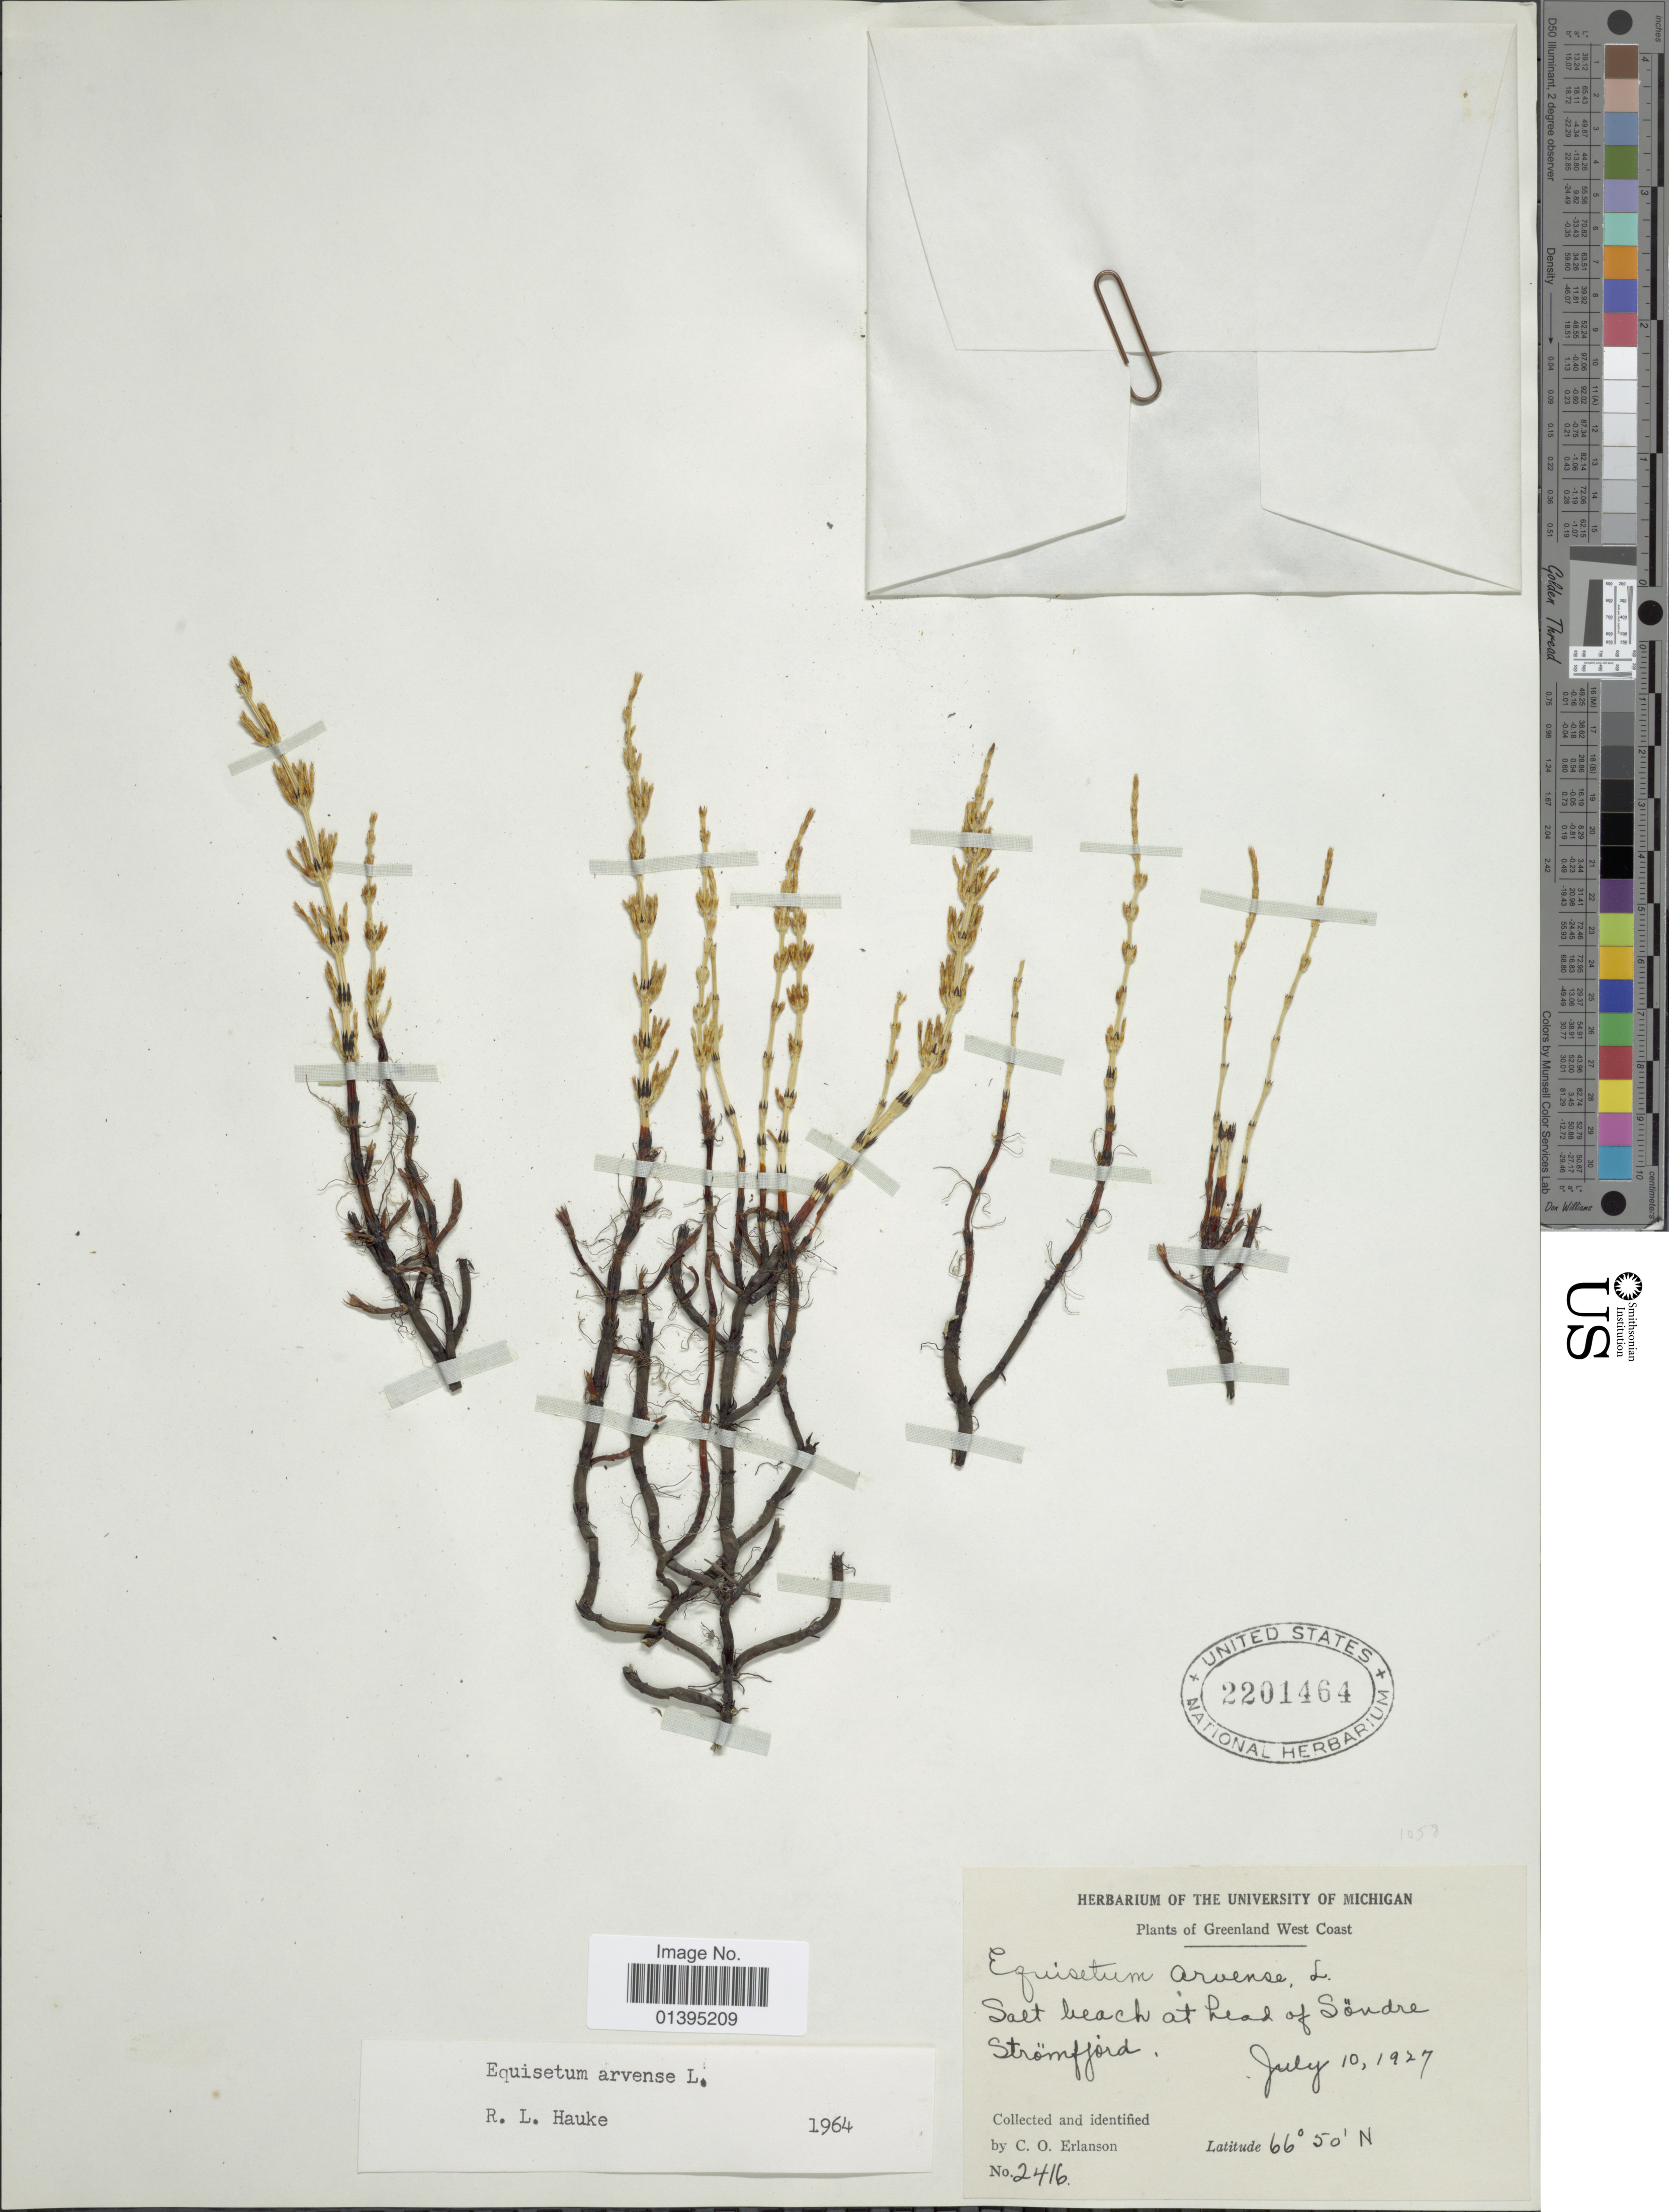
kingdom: Plantae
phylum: Tracheophyta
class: Polypodiopsida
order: Equisetales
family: Equisetaceae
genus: Equisetum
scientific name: Equisetum arvense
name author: L.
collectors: C. O. Erlanson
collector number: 2416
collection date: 1927-07-10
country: Greenland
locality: West Coast, Salt beach at head of Söndre Strömfjord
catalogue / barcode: US 2201464